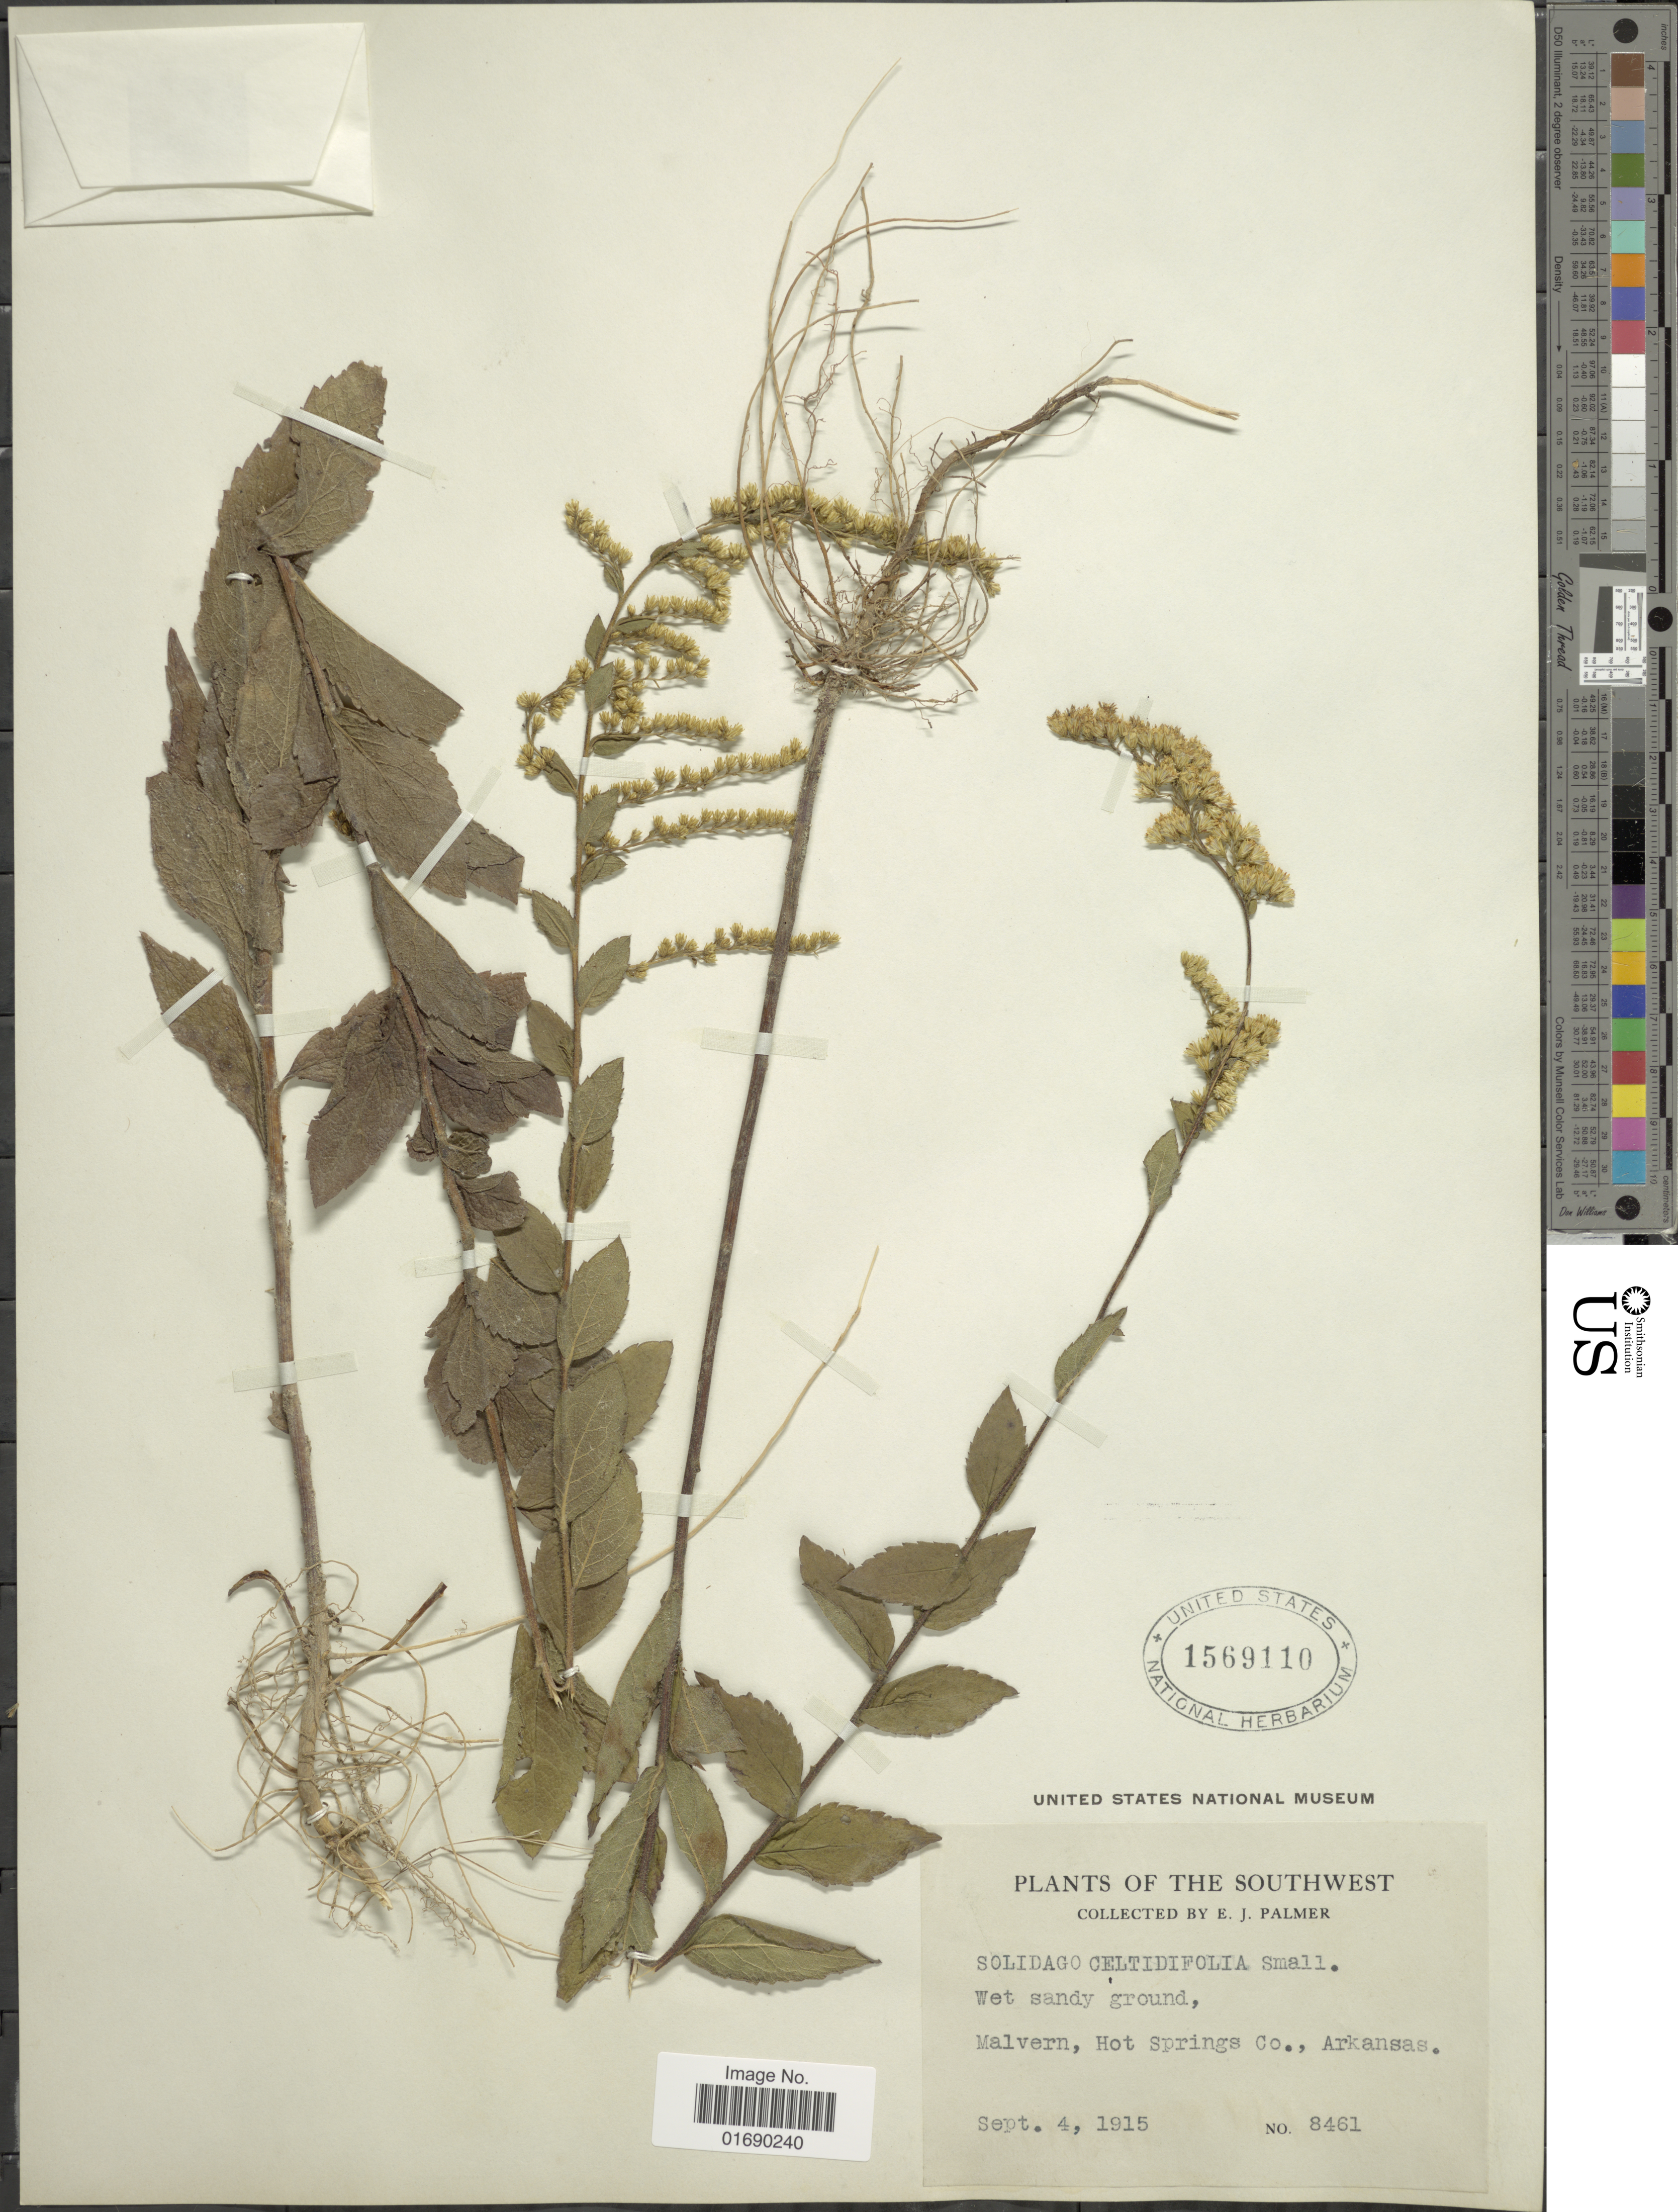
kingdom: Plantae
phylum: Tracheophyta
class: Magnoliopsida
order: Asterales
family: Asteraceae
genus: Solidago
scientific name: Solidago rugosa var. celtidifolia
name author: (Small) Fernald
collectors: E. J. Palmer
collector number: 8461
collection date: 1915-09-04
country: United States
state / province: Arkansas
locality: The Southwest, Wet sandy ground, Malvern, Hot Springs Co.,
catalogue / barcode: US 1569110